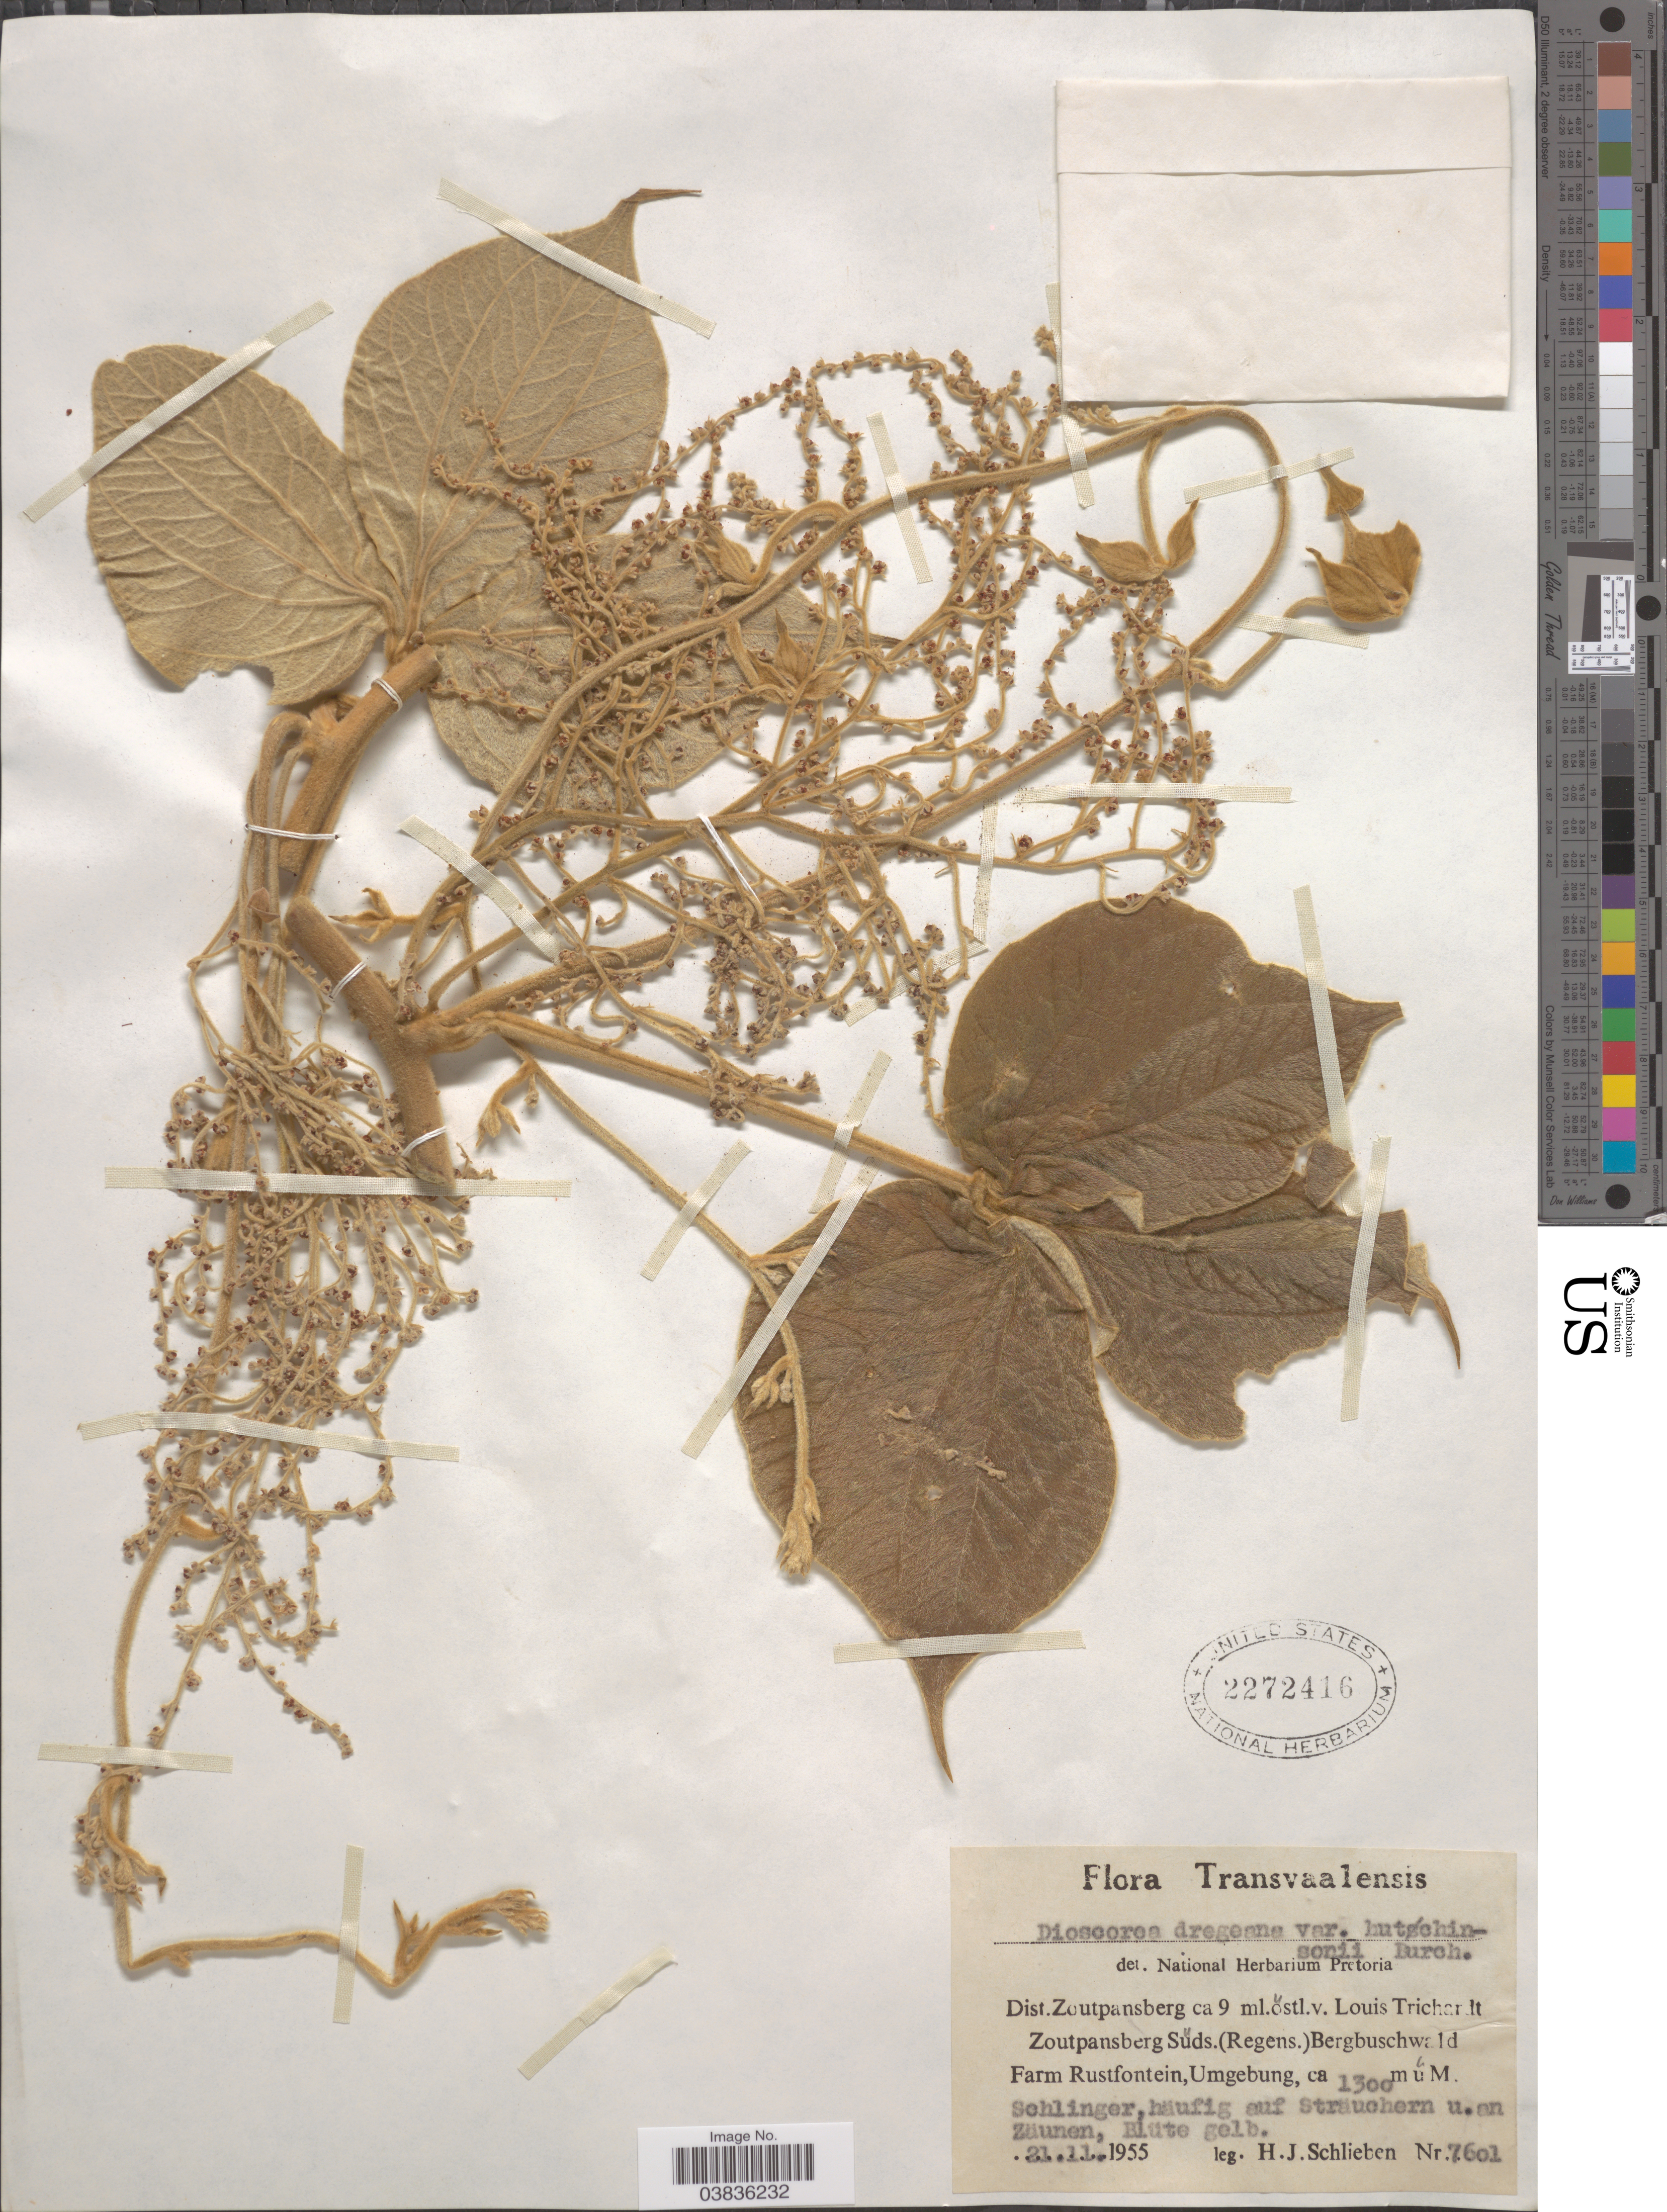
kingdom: Plantae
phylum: Tracheophyta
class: Liliopsida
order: Dioscoreales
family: Dioscoreaceae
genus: Dioscorea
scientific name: Dioscorea dregeana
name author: (Kunth) Durand & Schinz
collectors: H. J. Schlieben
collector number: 7601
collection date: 1955-11-21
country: South Africa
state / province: Limpopo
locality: Transvaalensis. Dist.Zoutpansberg ca 9 ml.östl.v. Louis Trichardt. Zoutpansberg Süds.(Regens.)Bergbuschwald. Farm Rustfontein,Umgebung.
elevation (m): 1300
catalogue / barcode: US 2272416